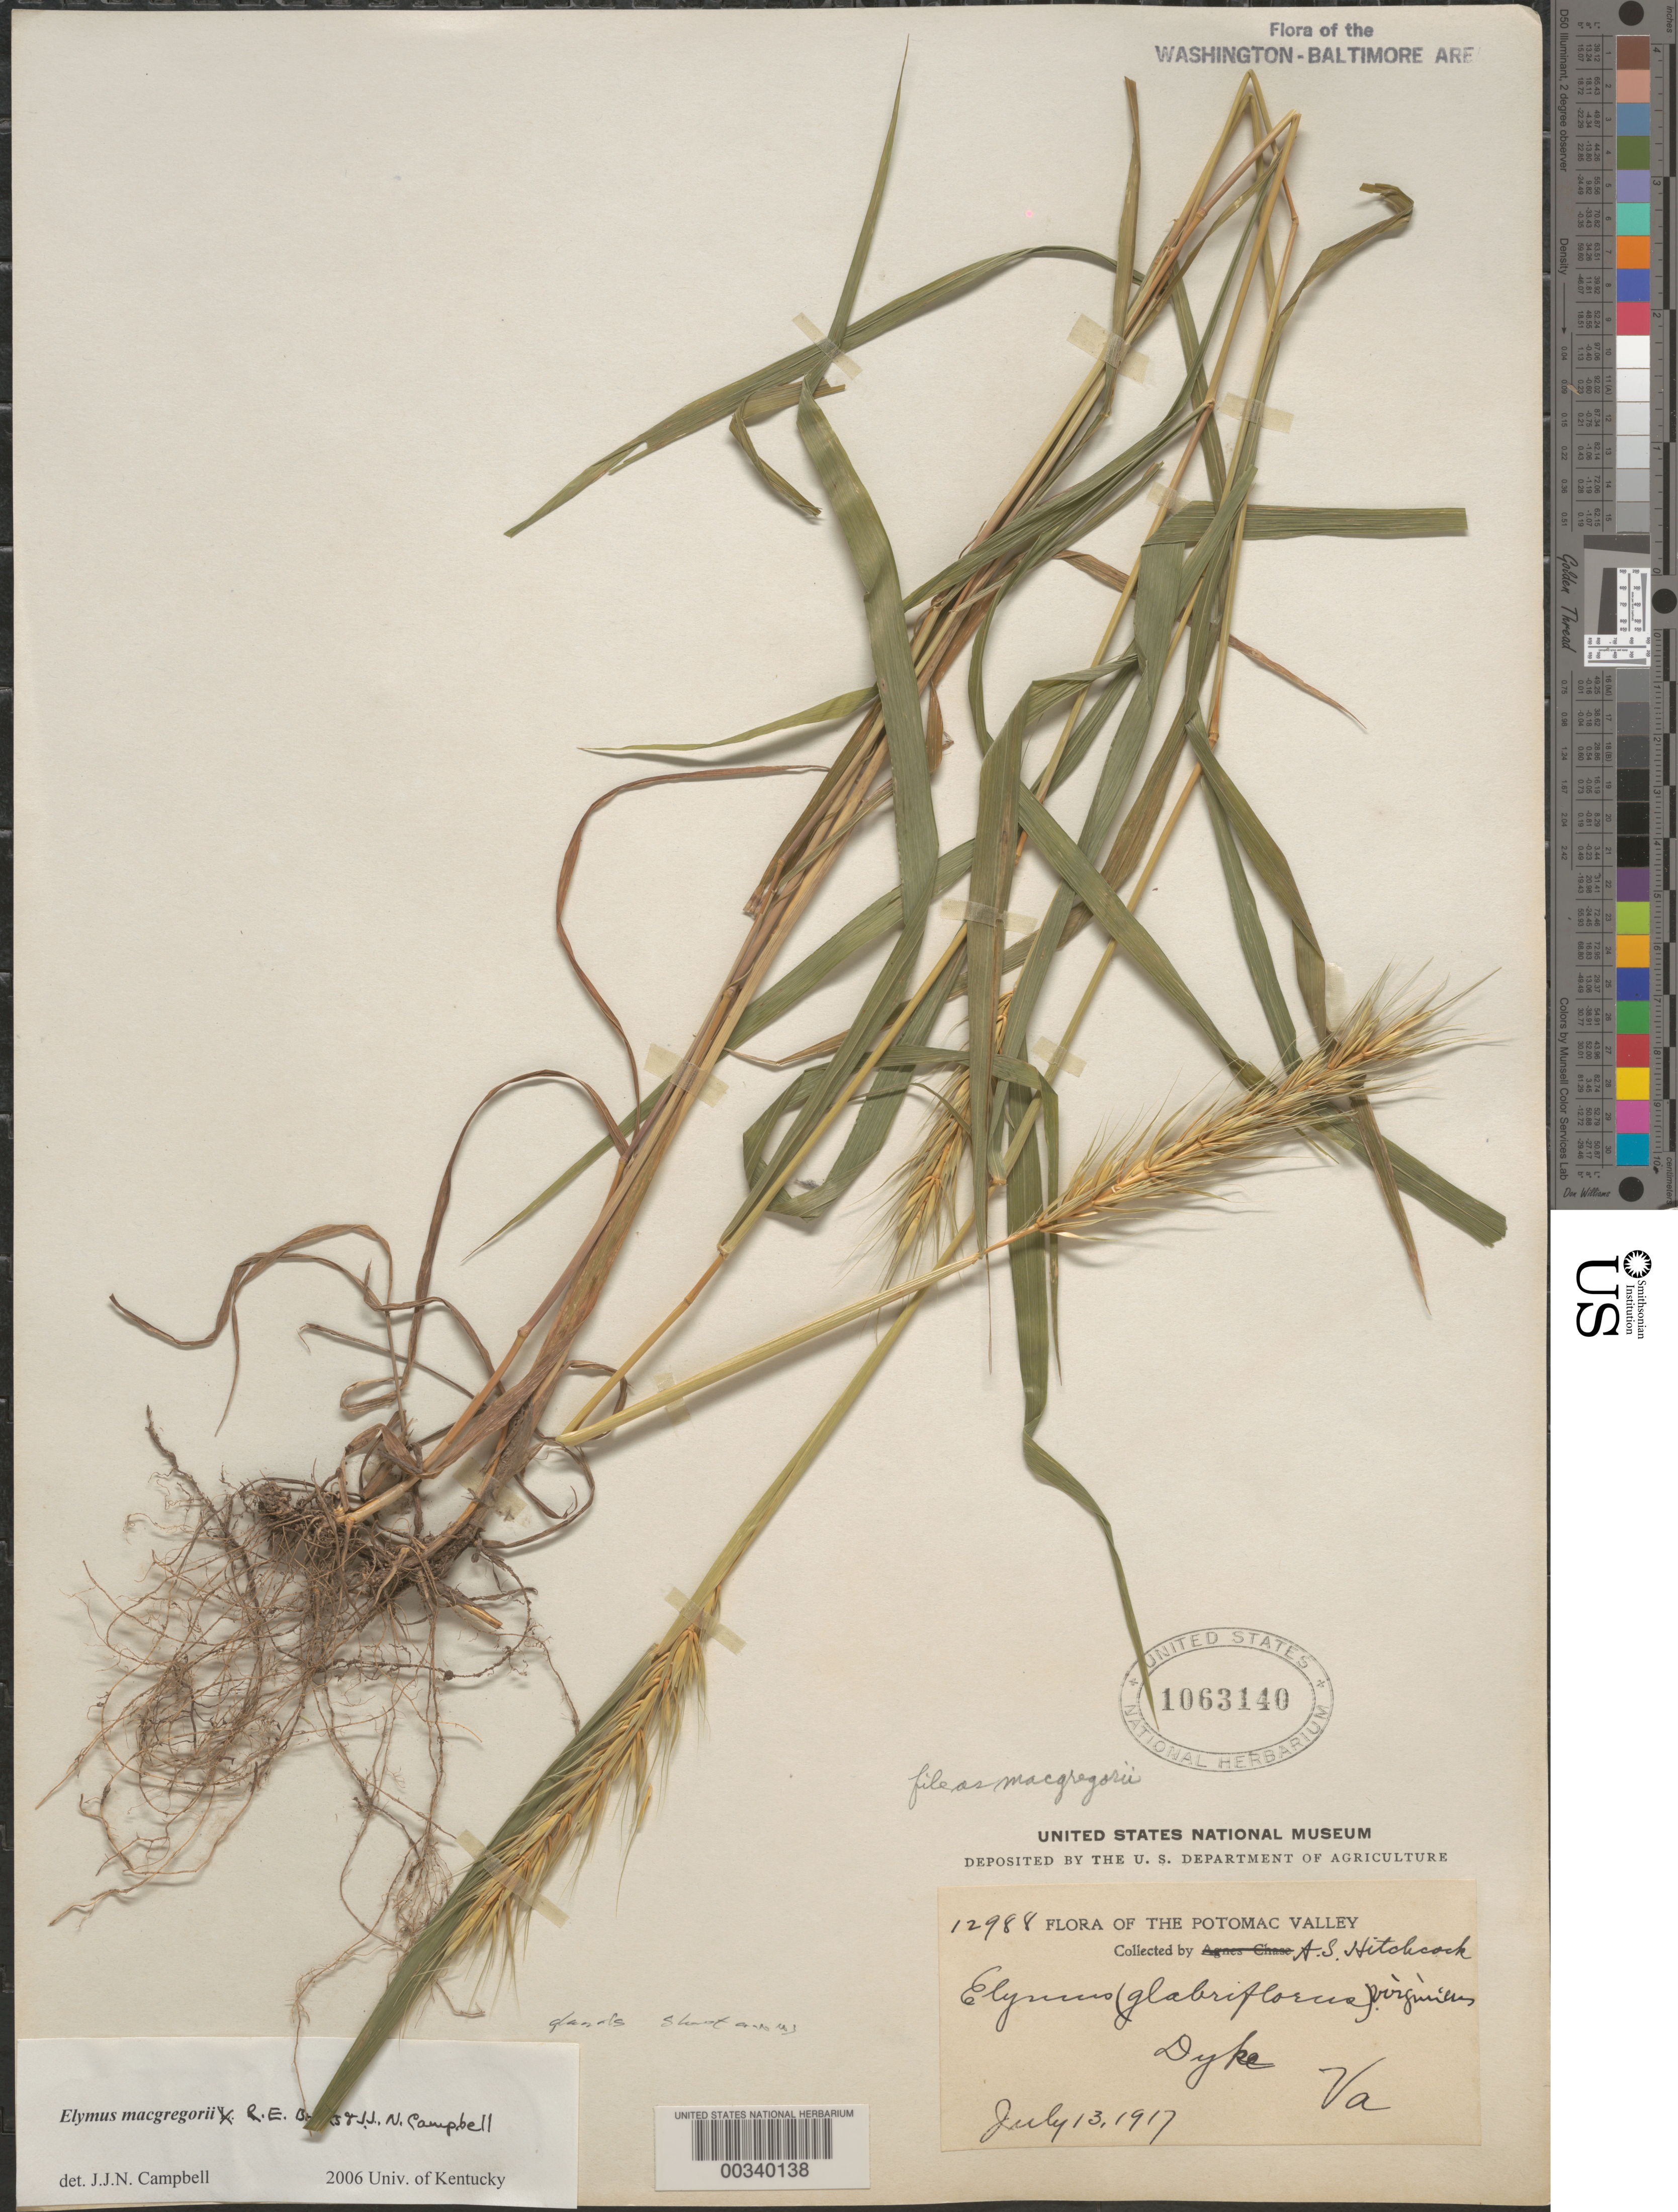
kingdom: Plantae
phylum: Tracheophyta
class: Liliopsida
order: Poales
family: Poaceae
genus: Elymus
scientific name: Elymus macgregorii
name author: R.E. Brooks & J.J.N. Campb.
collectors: A. S. Hitchcock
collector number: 12988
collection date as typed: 13 Jul 1917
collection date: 1917-07-13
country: United States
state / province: Virginia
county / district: Fairfax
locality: Dyke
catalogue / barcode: US 1063140